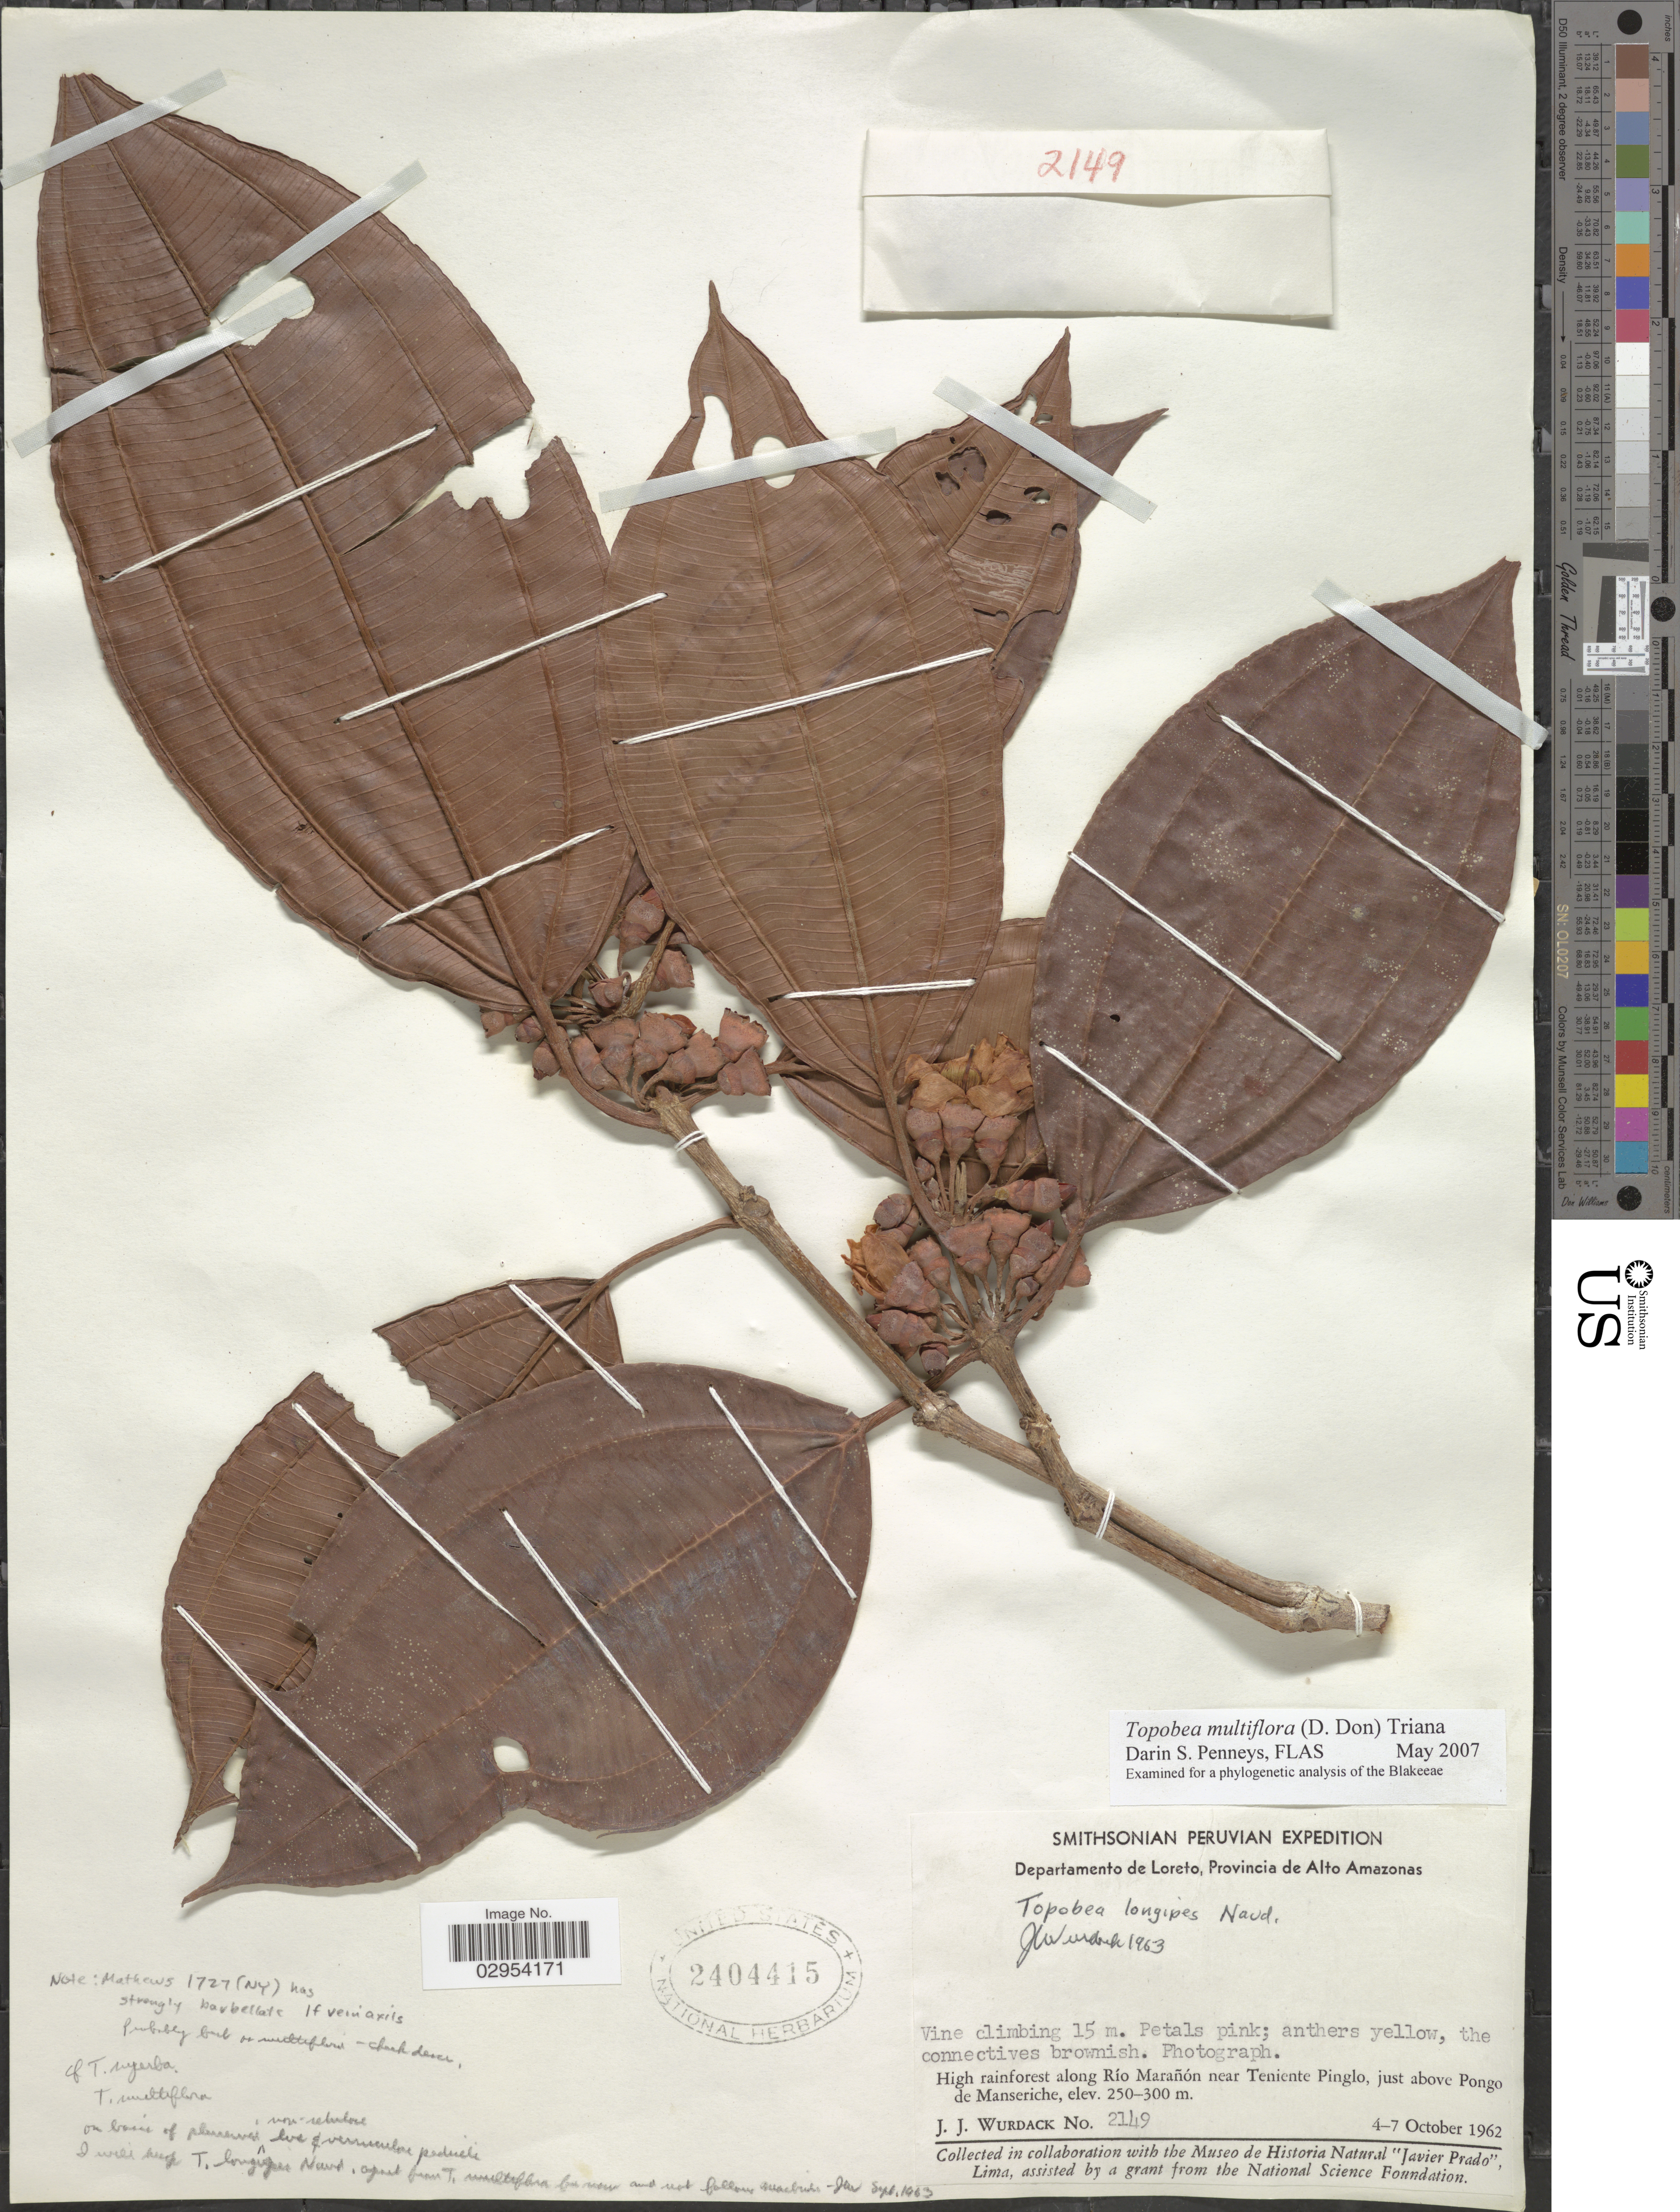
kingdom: Plantae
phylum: Tracheophyta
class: Magnoliopsida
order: Myrtales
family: Melastomataceae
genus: Topobea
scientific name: Topobea multiflora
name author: (D. Don) Triana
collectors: J. J. Wurdack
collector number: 2149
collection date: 1962-10-04/1962-10-07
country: Peru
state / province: Loreto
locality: Departamento de Loreto, Provincia de Alto Amazonas. Along Río Marañón near Teniente Pinglo, just above Pongo de Manseriche.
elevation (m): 250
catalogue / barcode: US 2404415